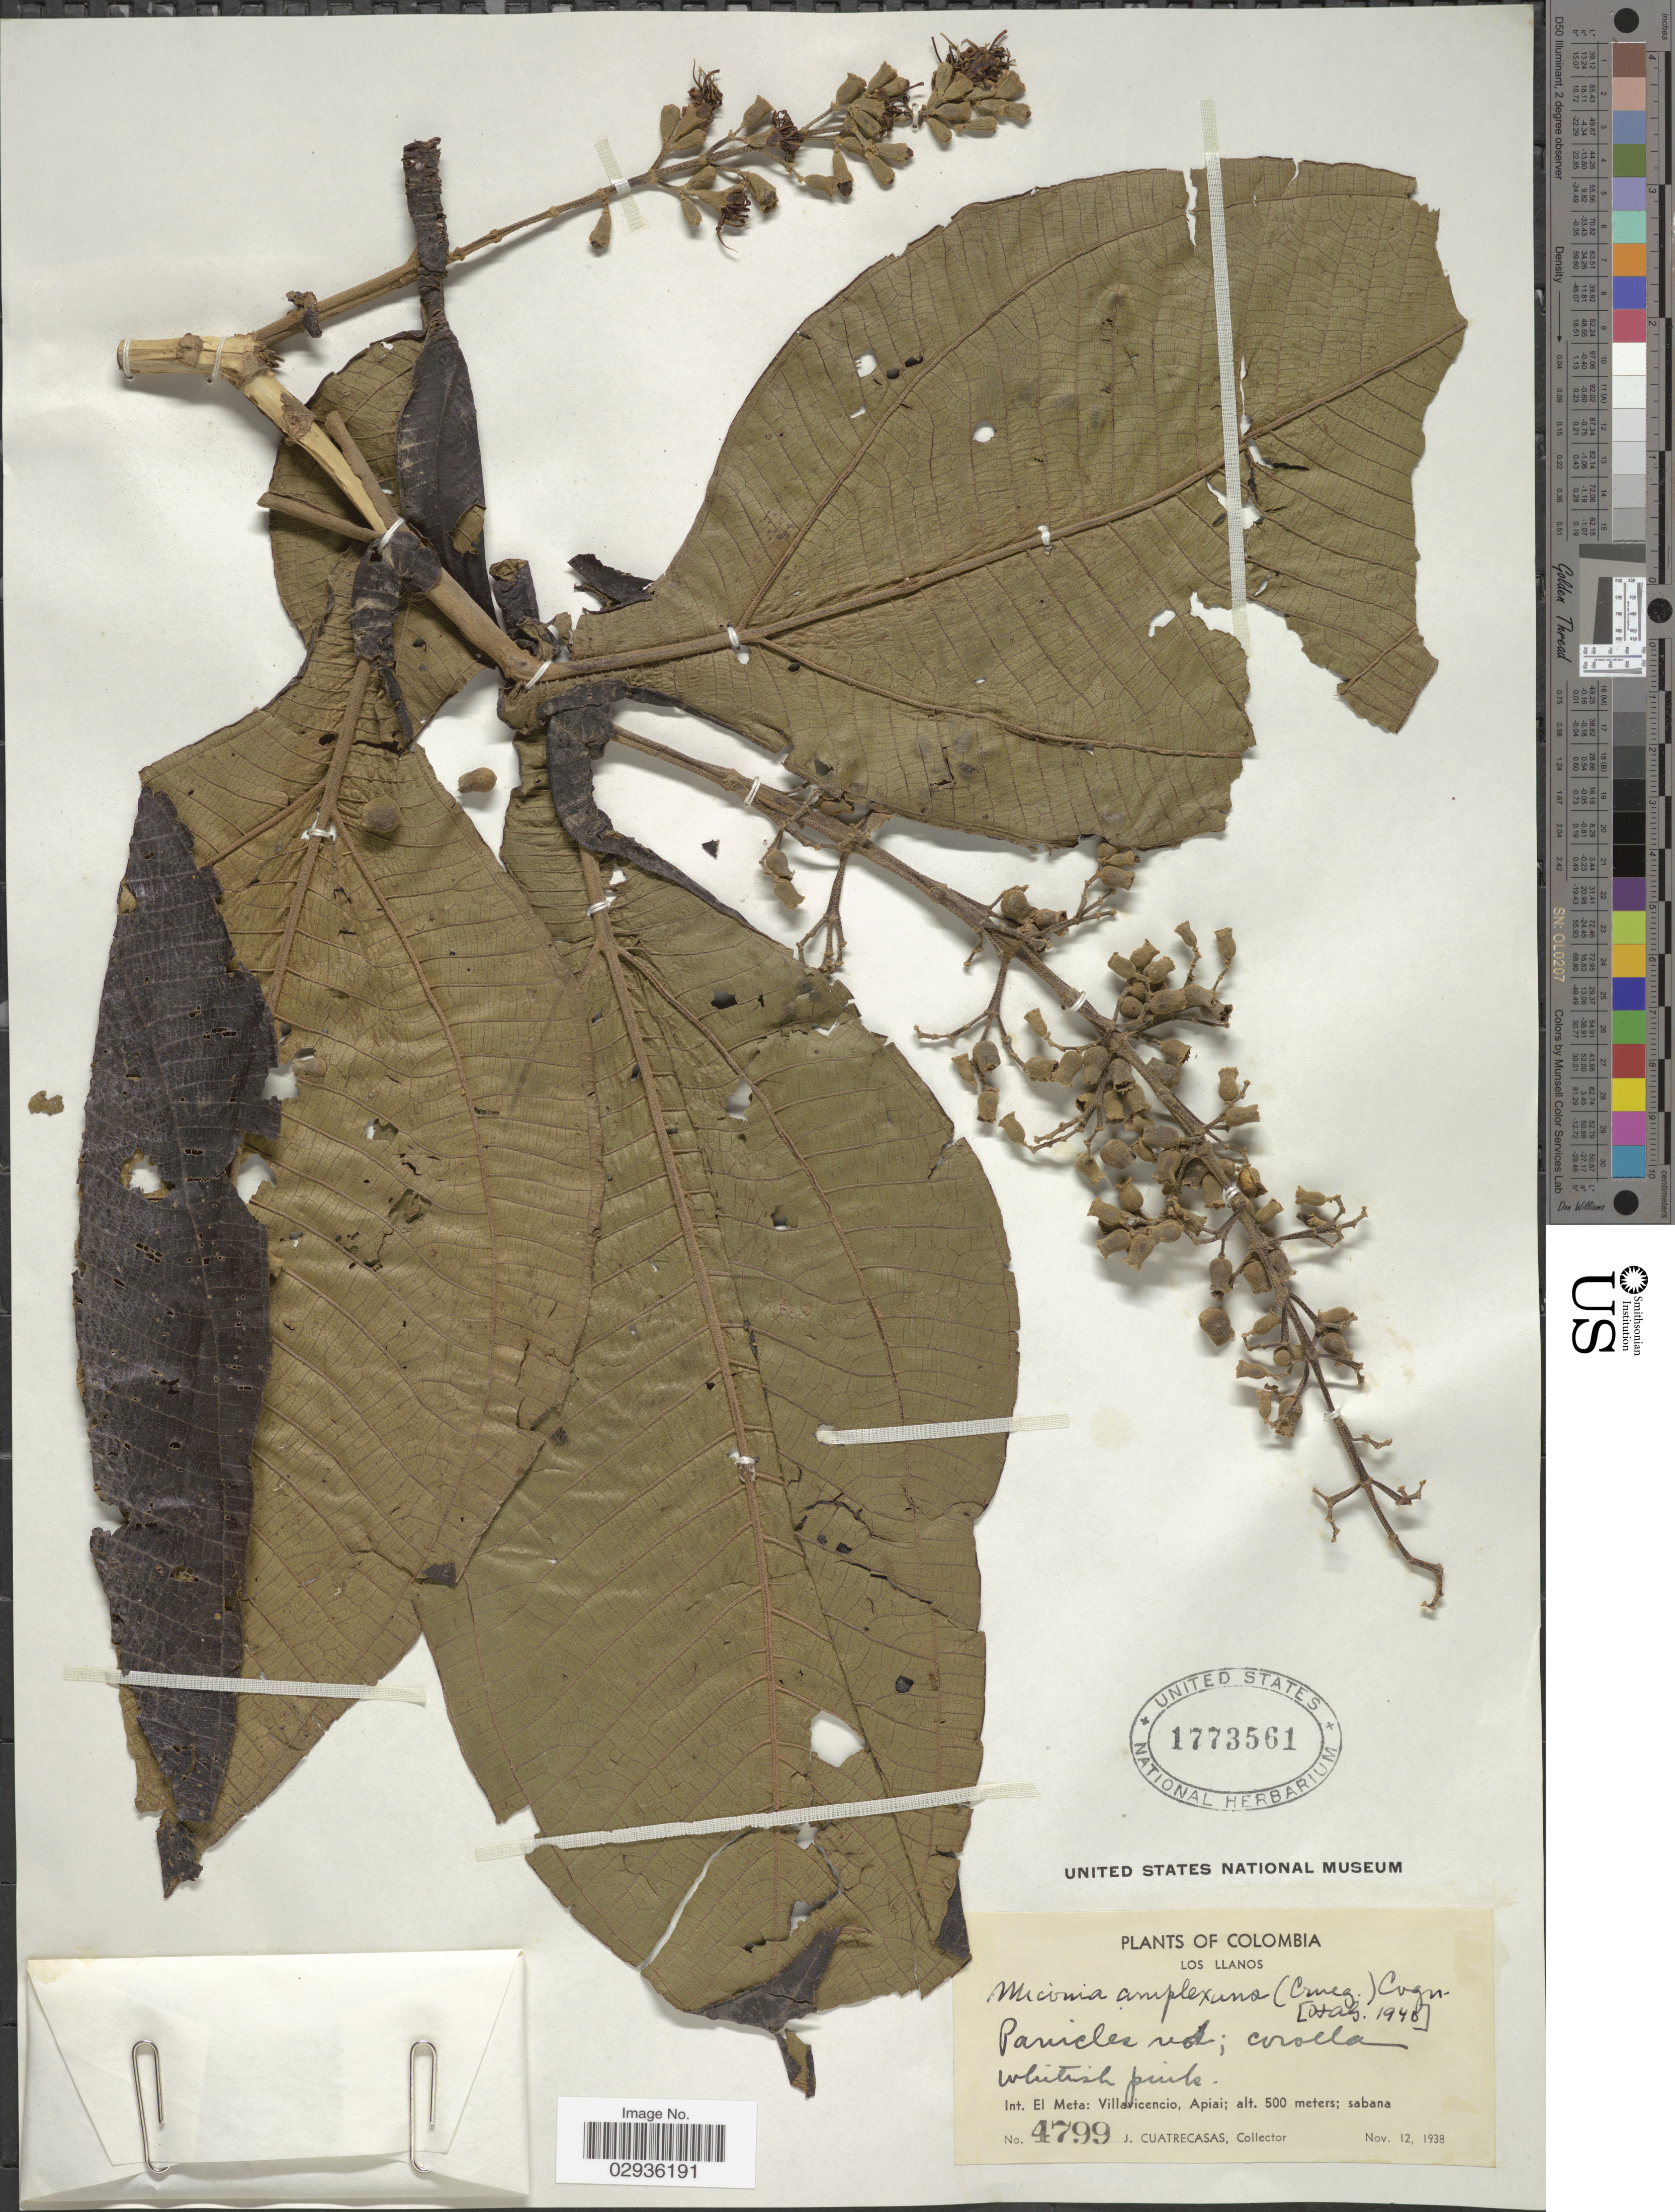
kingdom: Plantae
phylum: Tracheophyta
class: Magnoliopsida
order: Myrtales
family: Melastomataceae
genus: Miconia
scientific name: Miconia amplexans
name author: (Crueg.) Cogn.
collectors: J. Cuatrecasas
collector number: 4799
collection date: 1938-12-12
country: Colombia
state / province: Meta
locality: Los Llanos. Int. El Meta: Villavicencio, Apiai; sabana.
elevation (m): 500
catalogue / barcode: US 1773561